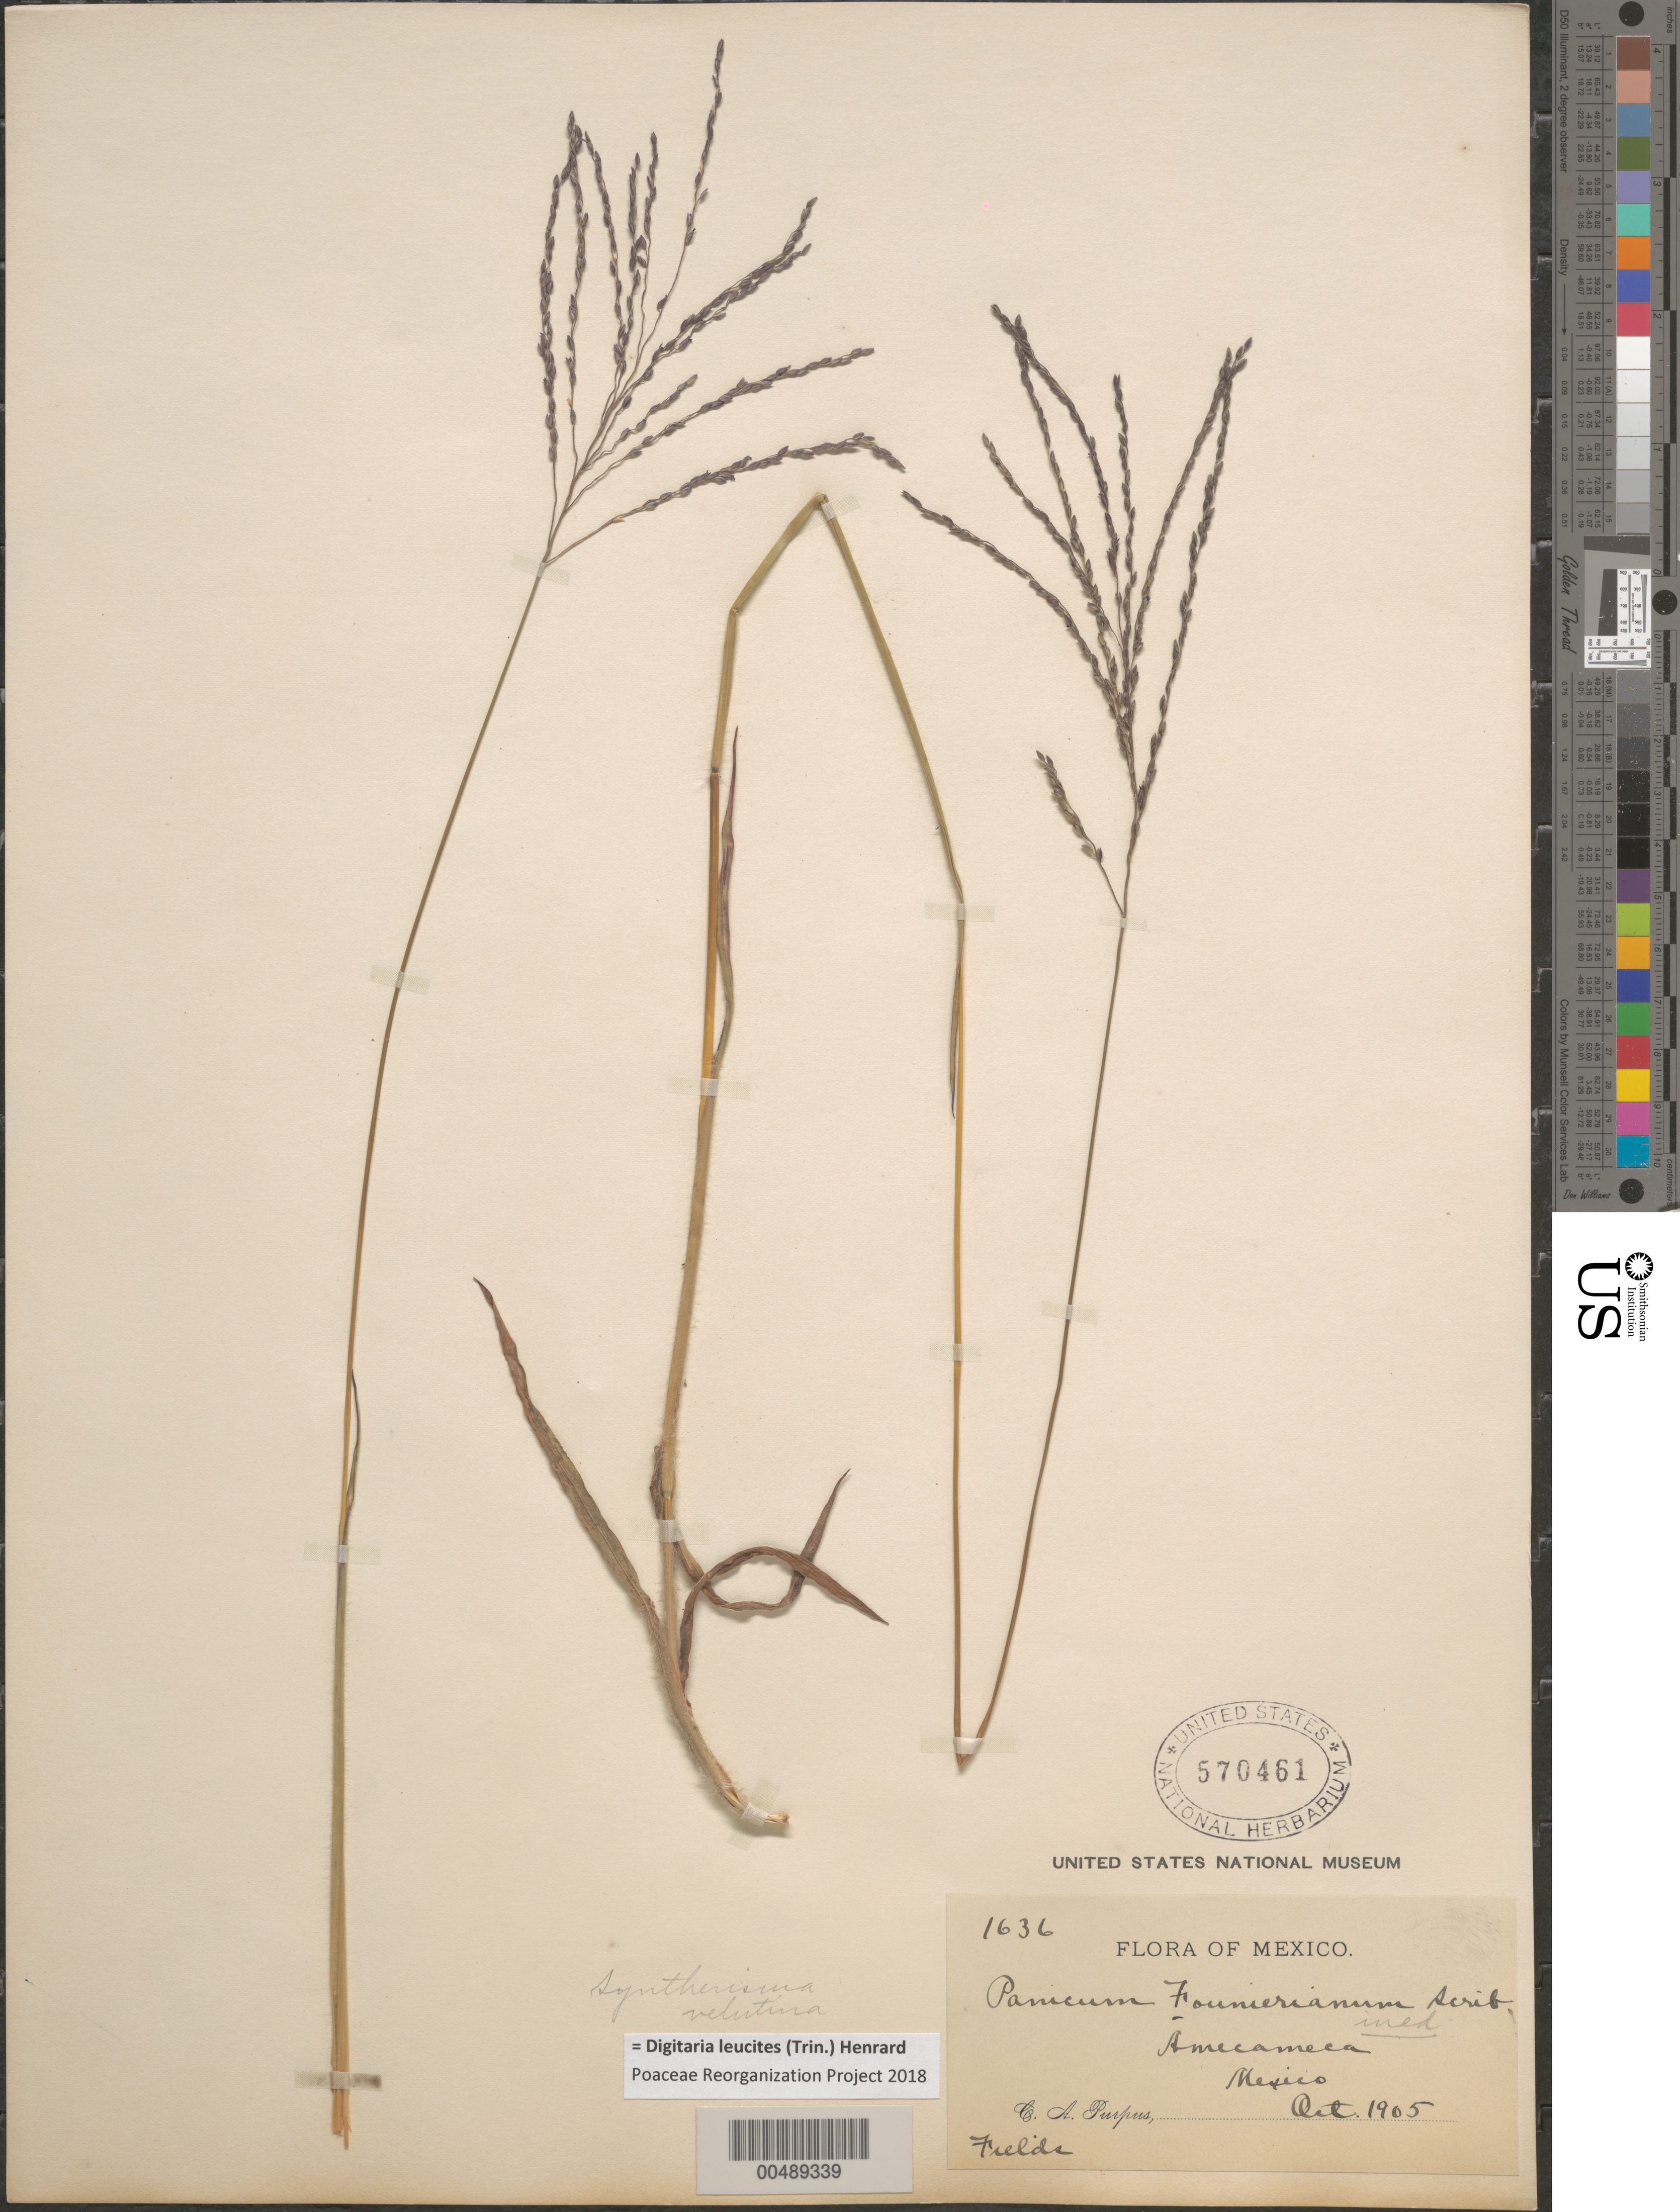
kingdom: Plantae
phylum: Tracheophyta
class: Liliopsida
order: Poales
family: Poaceae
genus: Digitaria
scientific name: Digitaria leucites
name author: (Trin.) Henr.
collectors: C. A. Purpus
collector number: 1636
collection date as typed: Oct 1905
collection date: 1905-10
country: Mexico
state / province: México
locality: Amecameca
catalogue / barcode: US 570461